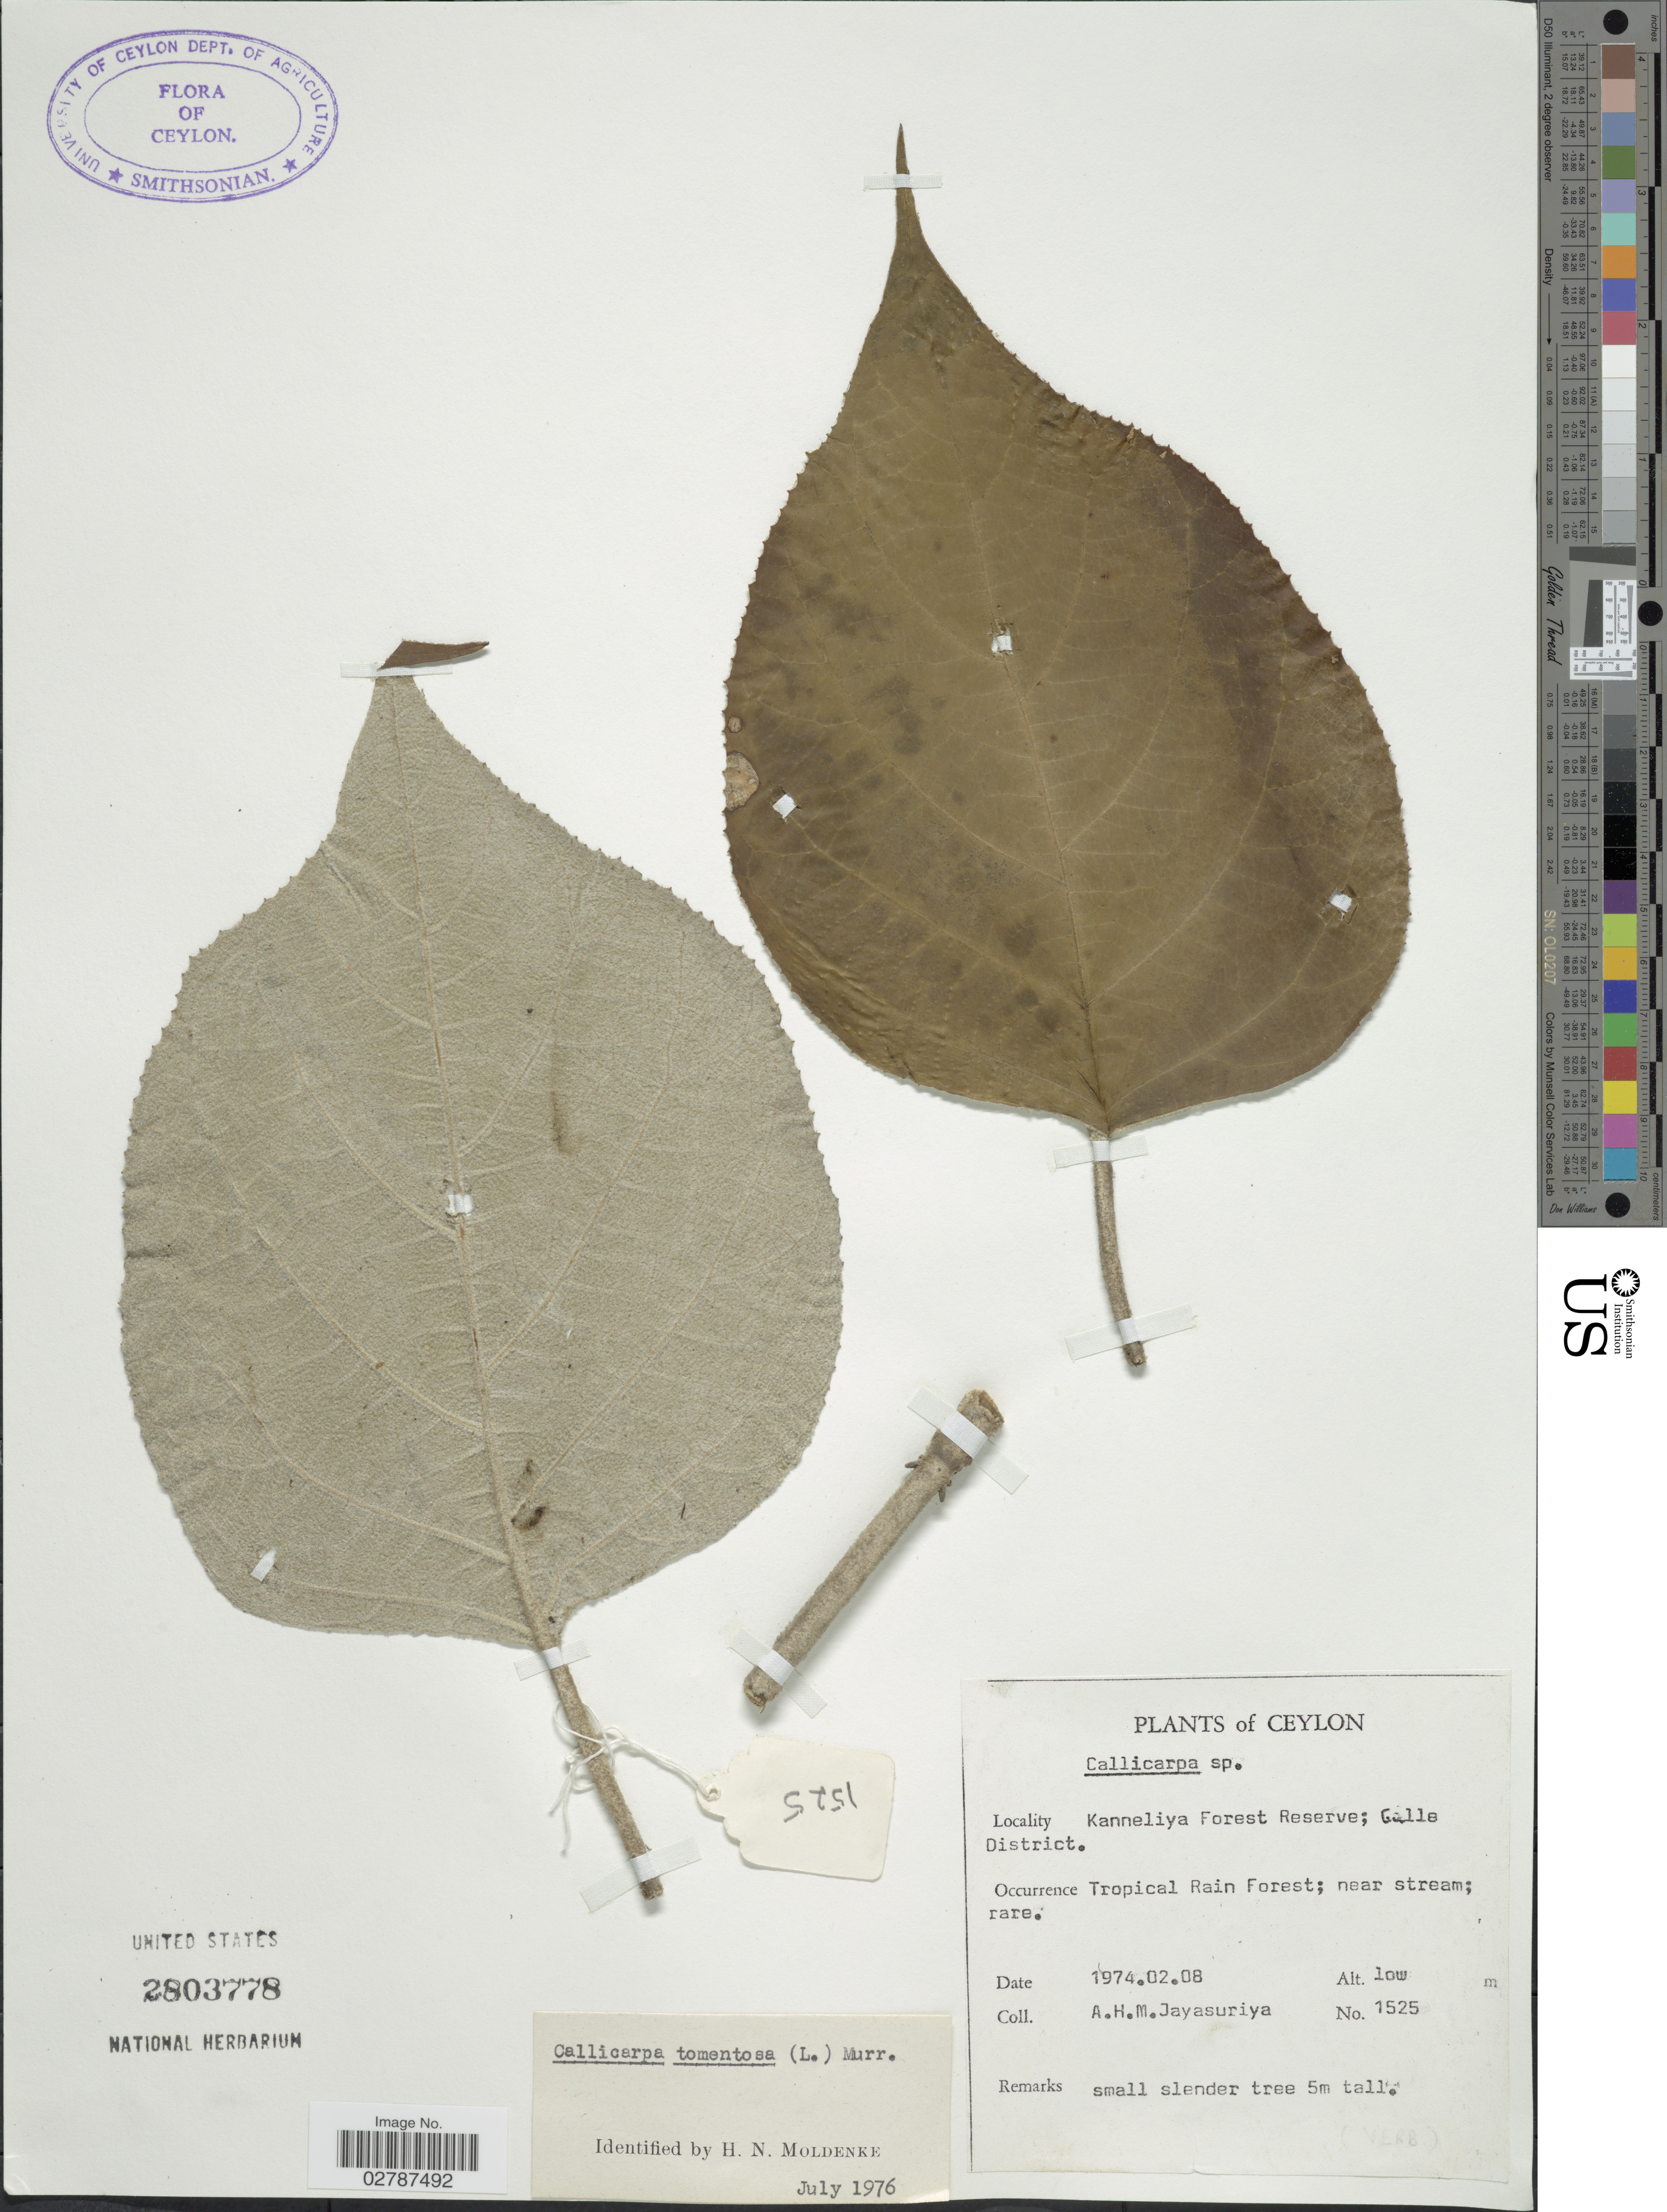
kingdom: Plantae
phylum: Tracheophyta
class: Magnoliopsida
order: Lamiales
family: Lamiaceae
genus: Callicarpa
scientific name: Callicarpa tomentosa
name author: (L.) L.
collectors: A. H. Jayasuriya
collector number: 1525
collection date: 1974-02-08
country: Sri Lanka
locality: Ceylon. Kanneliya Forest Reserve; Galle Reserve.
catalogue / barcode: US 2803778